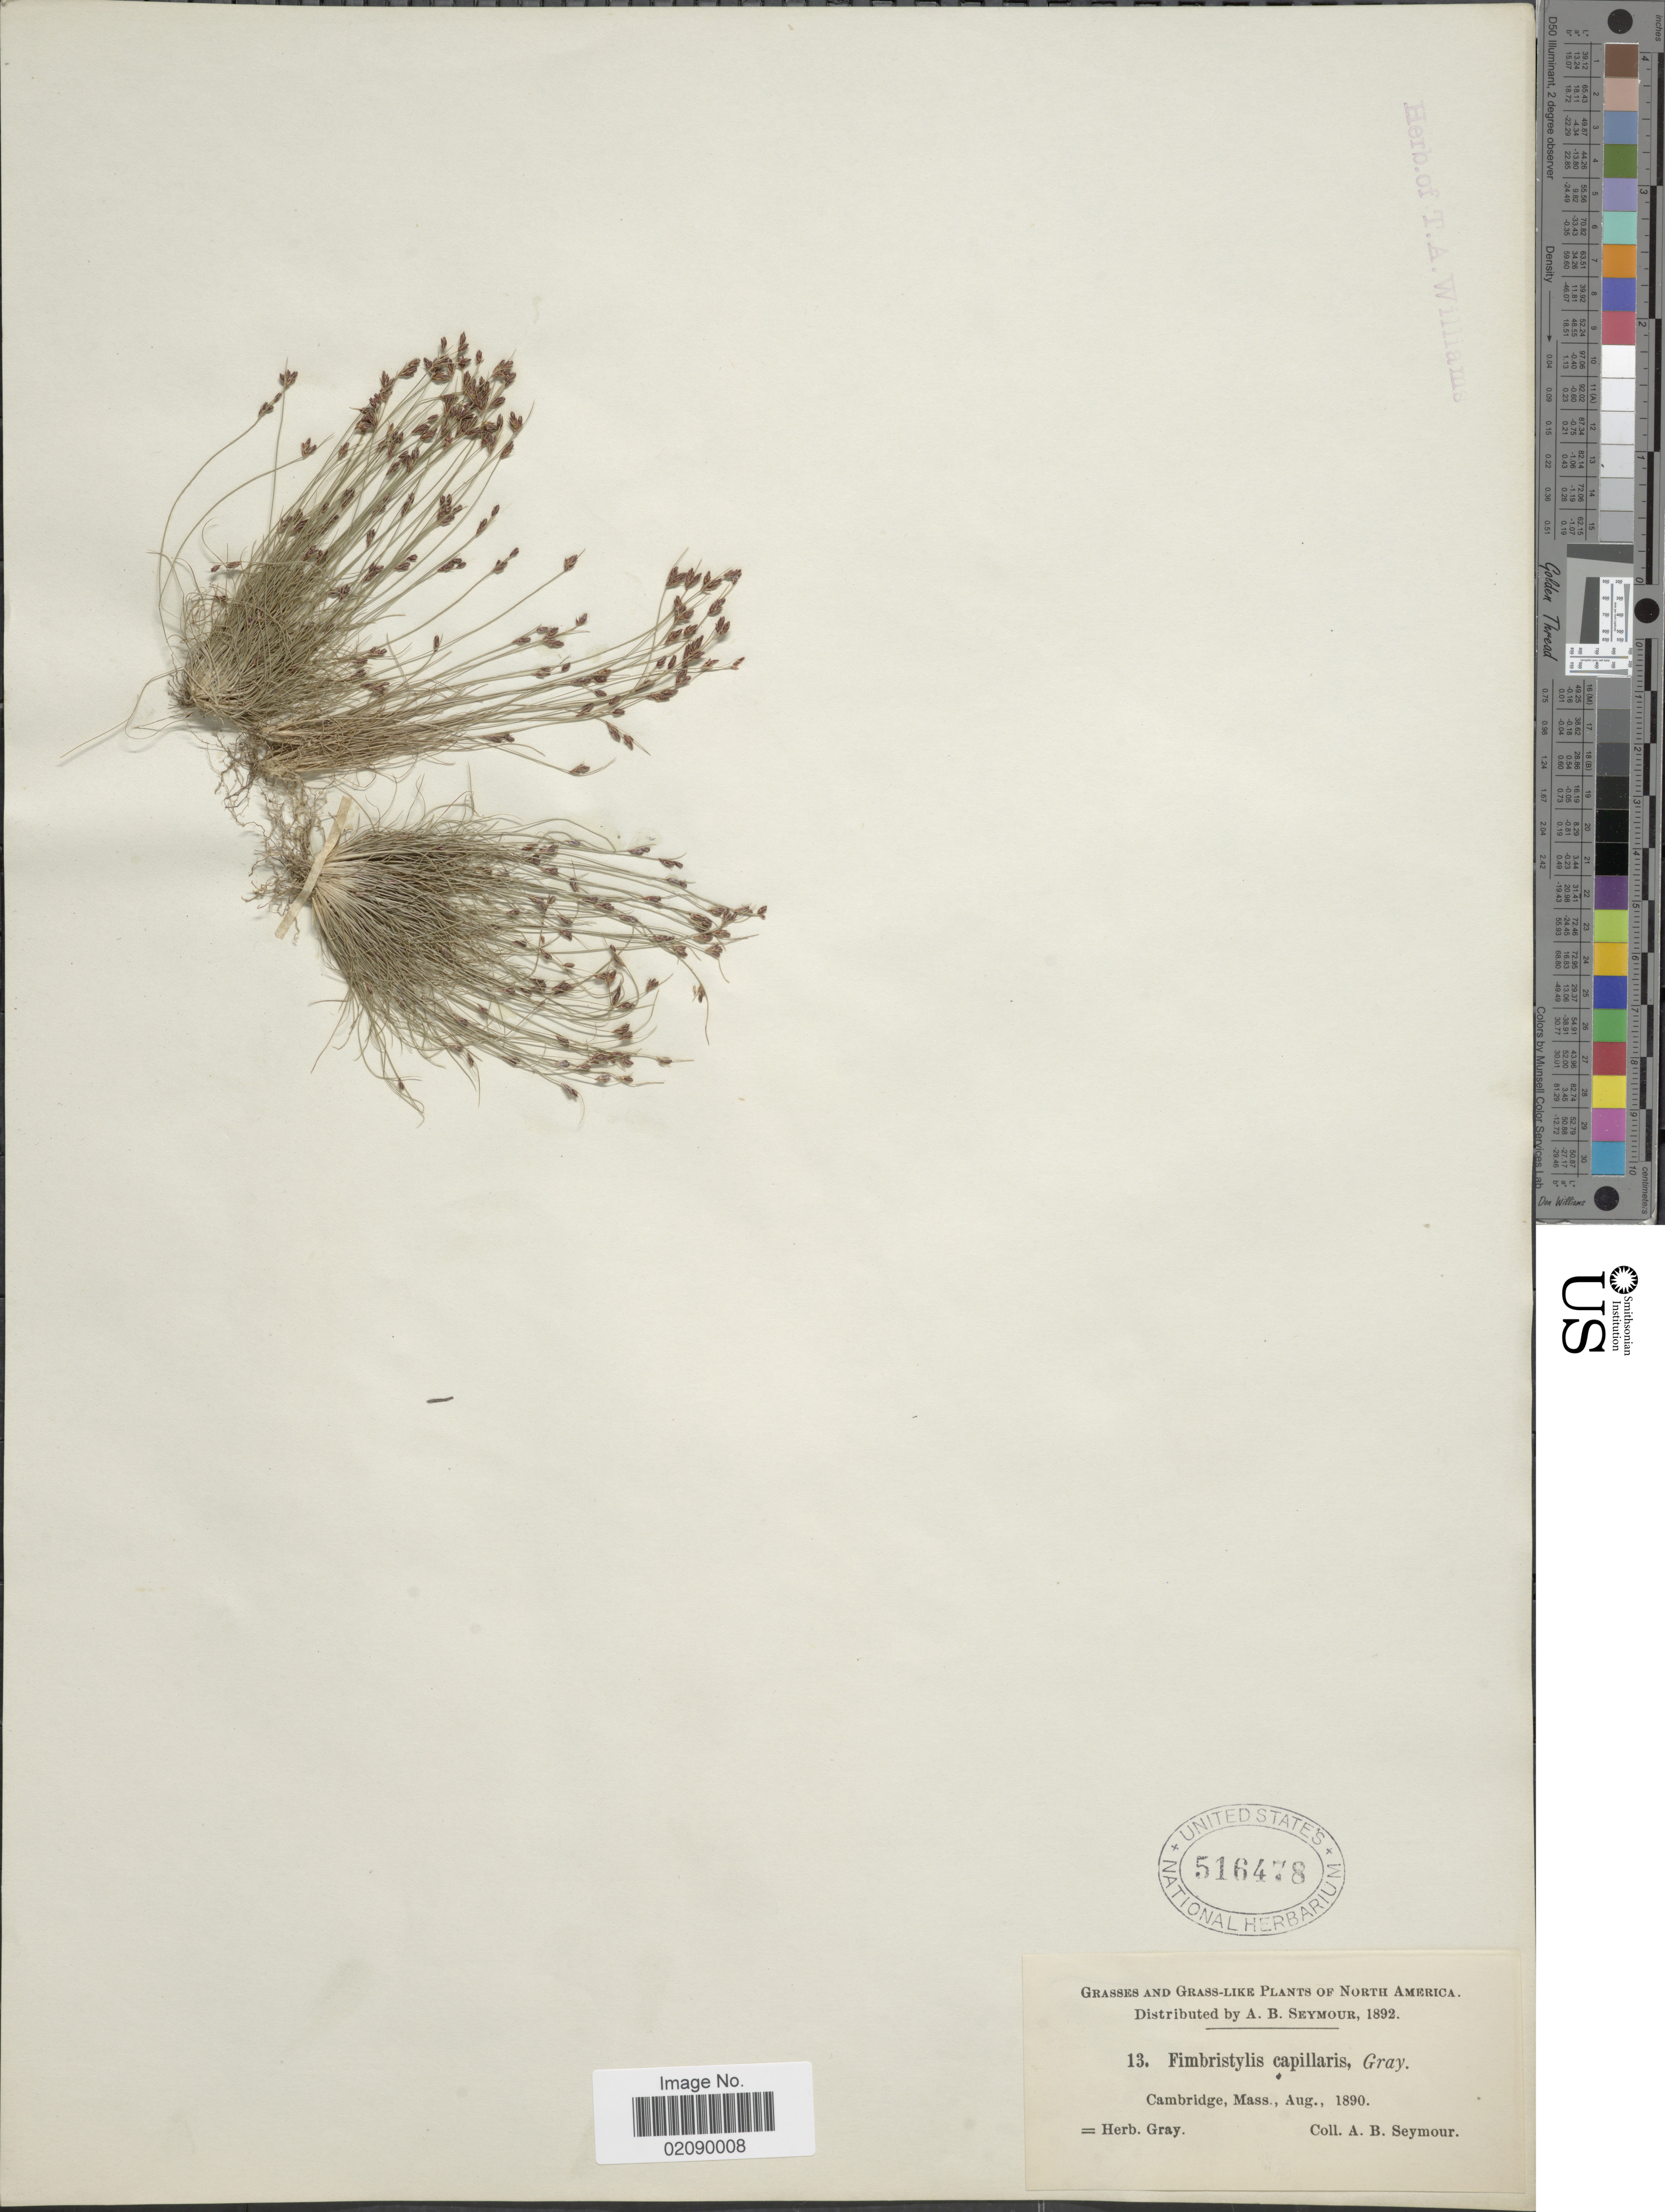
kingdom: Plantae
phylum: Tracheophyta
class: Liliopsida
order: Poales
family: Cyperaceae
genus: Bulbostylis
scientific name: Bulbostylis capillaris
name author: (L.) Kunth ex C.B. Clarke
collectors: A. Seymour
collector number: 13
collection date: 1890-08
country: United States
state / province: Massachusetts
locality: Grasses and Grass-Like of North America, Cambridge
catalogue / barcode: US 516478